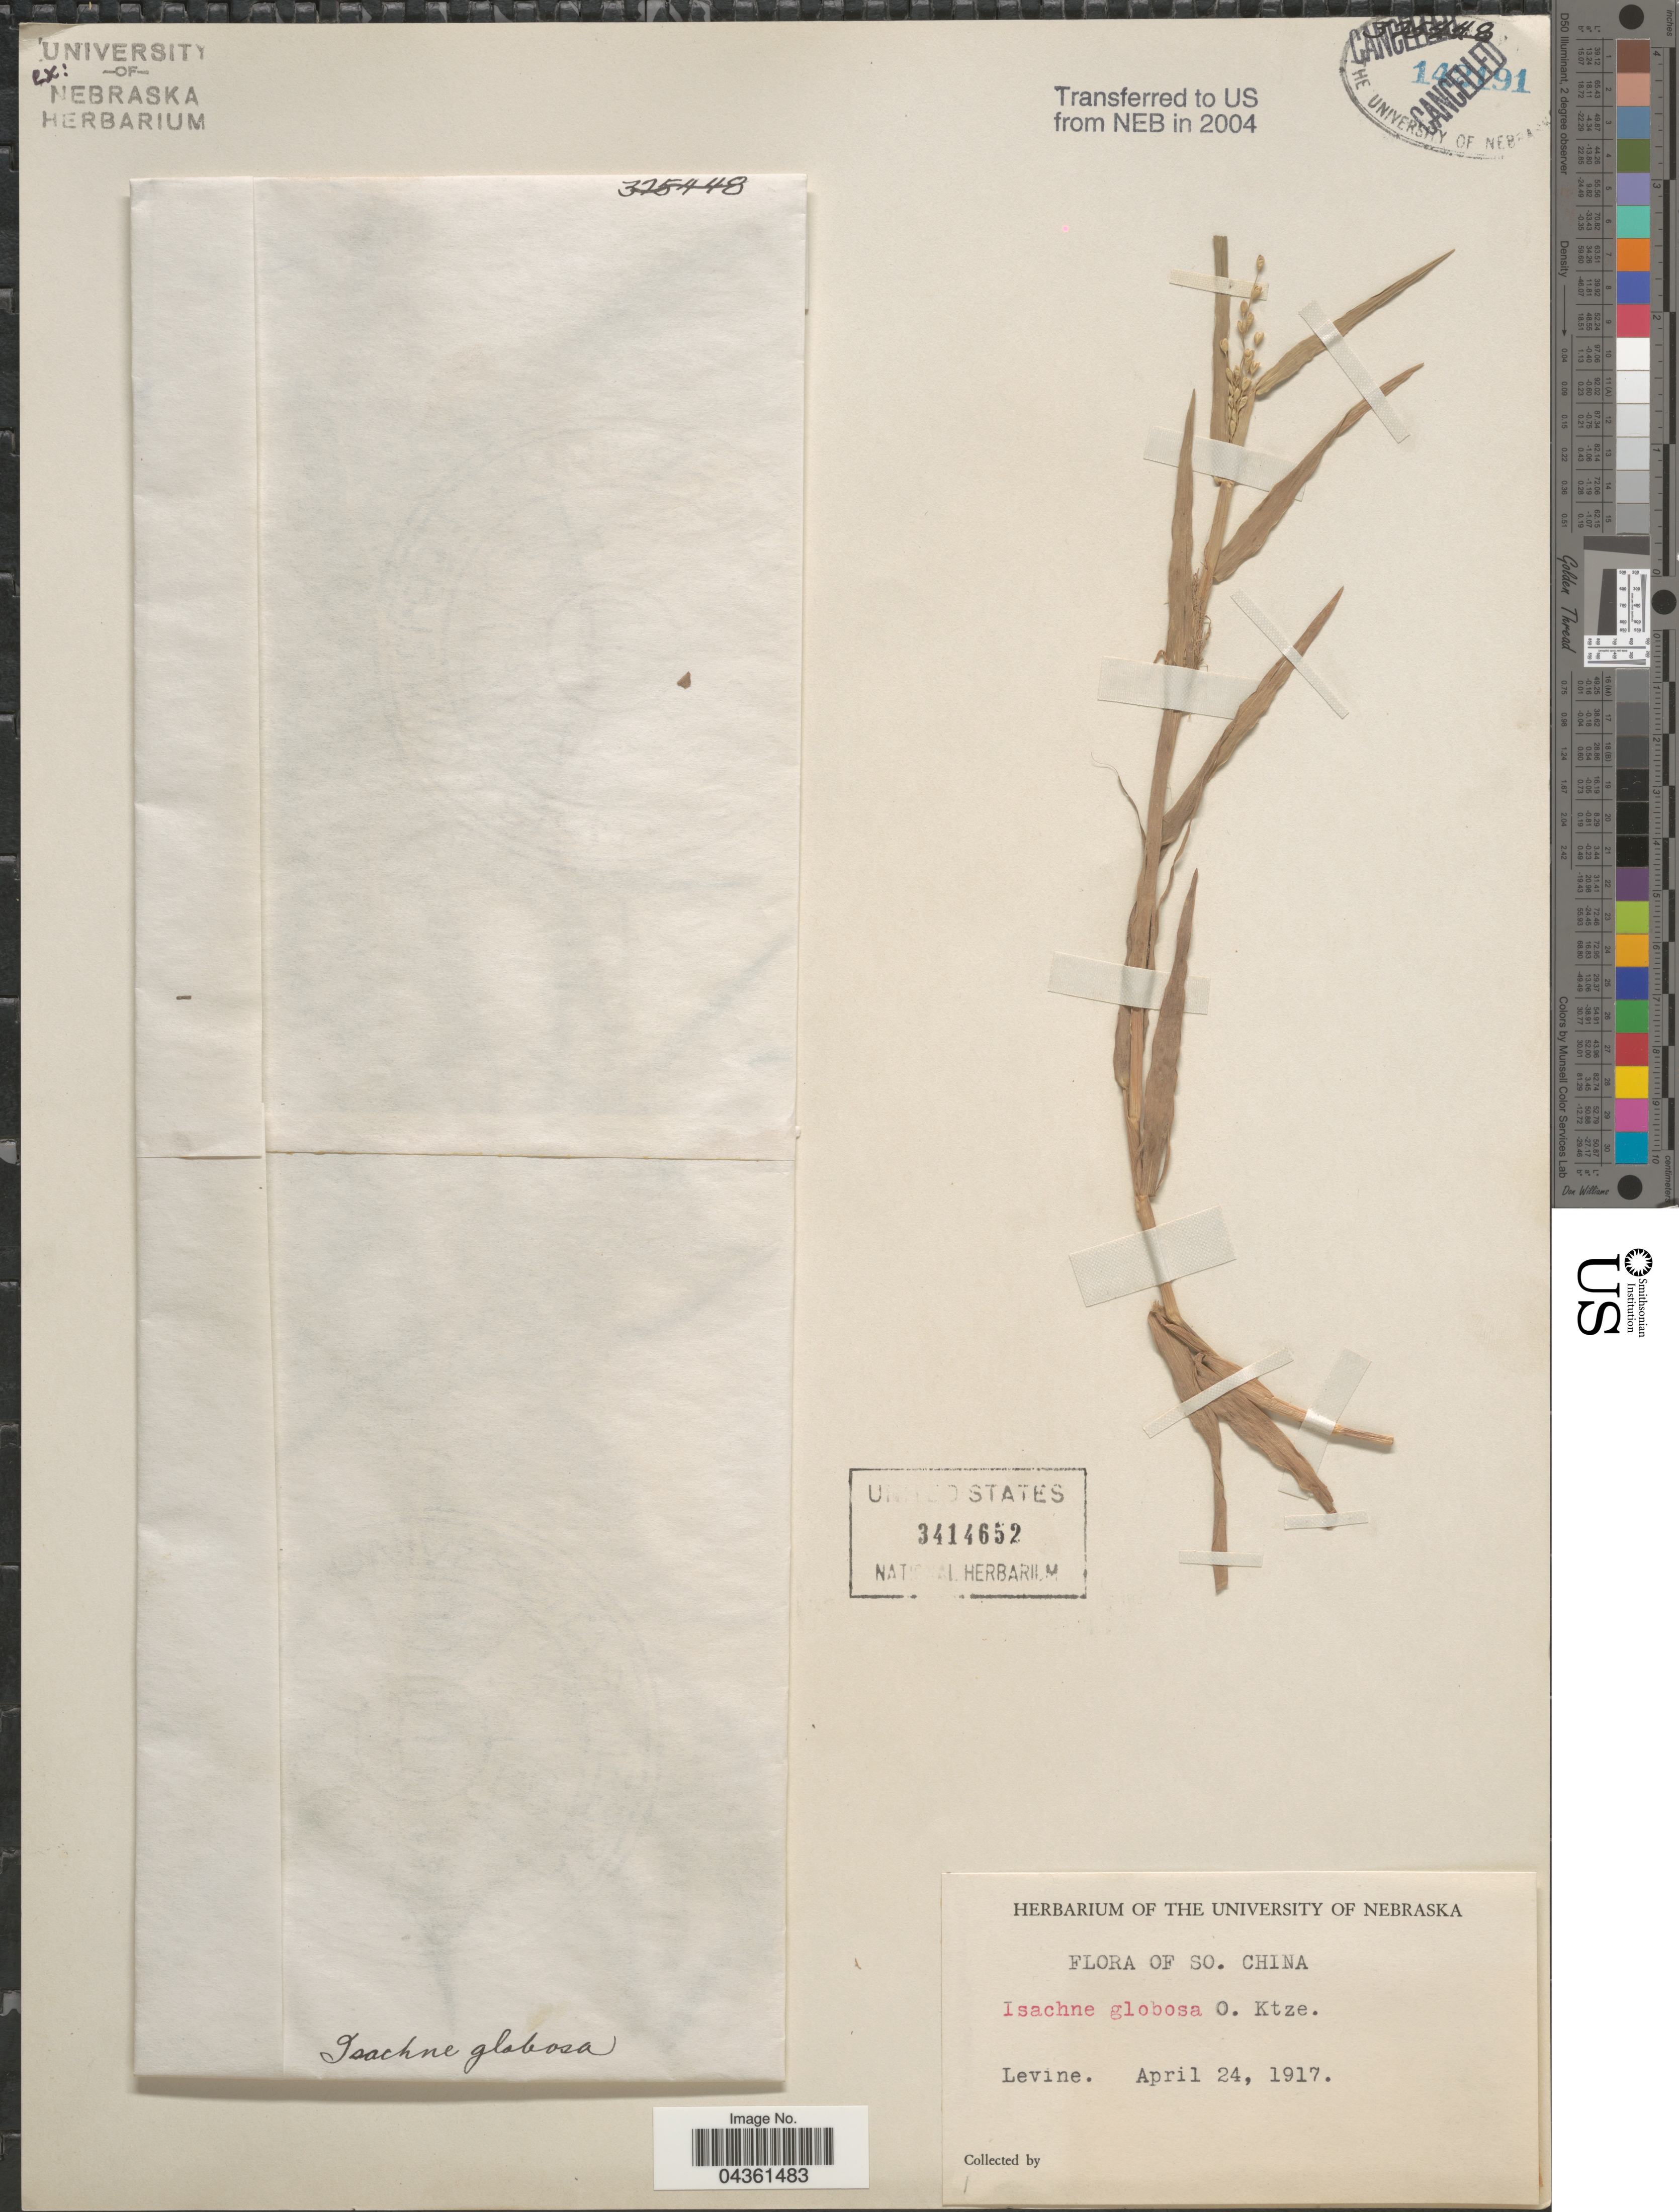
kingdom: Plantae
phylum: Tracheophyta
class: Liliopsida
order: Poales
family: Poaceae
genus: Isachne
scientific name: Isachne globosa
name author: (Thunb.) Kuntze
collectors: -. Levine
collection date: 1917-04-24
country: China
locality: So. China.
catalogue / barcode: US 3414652